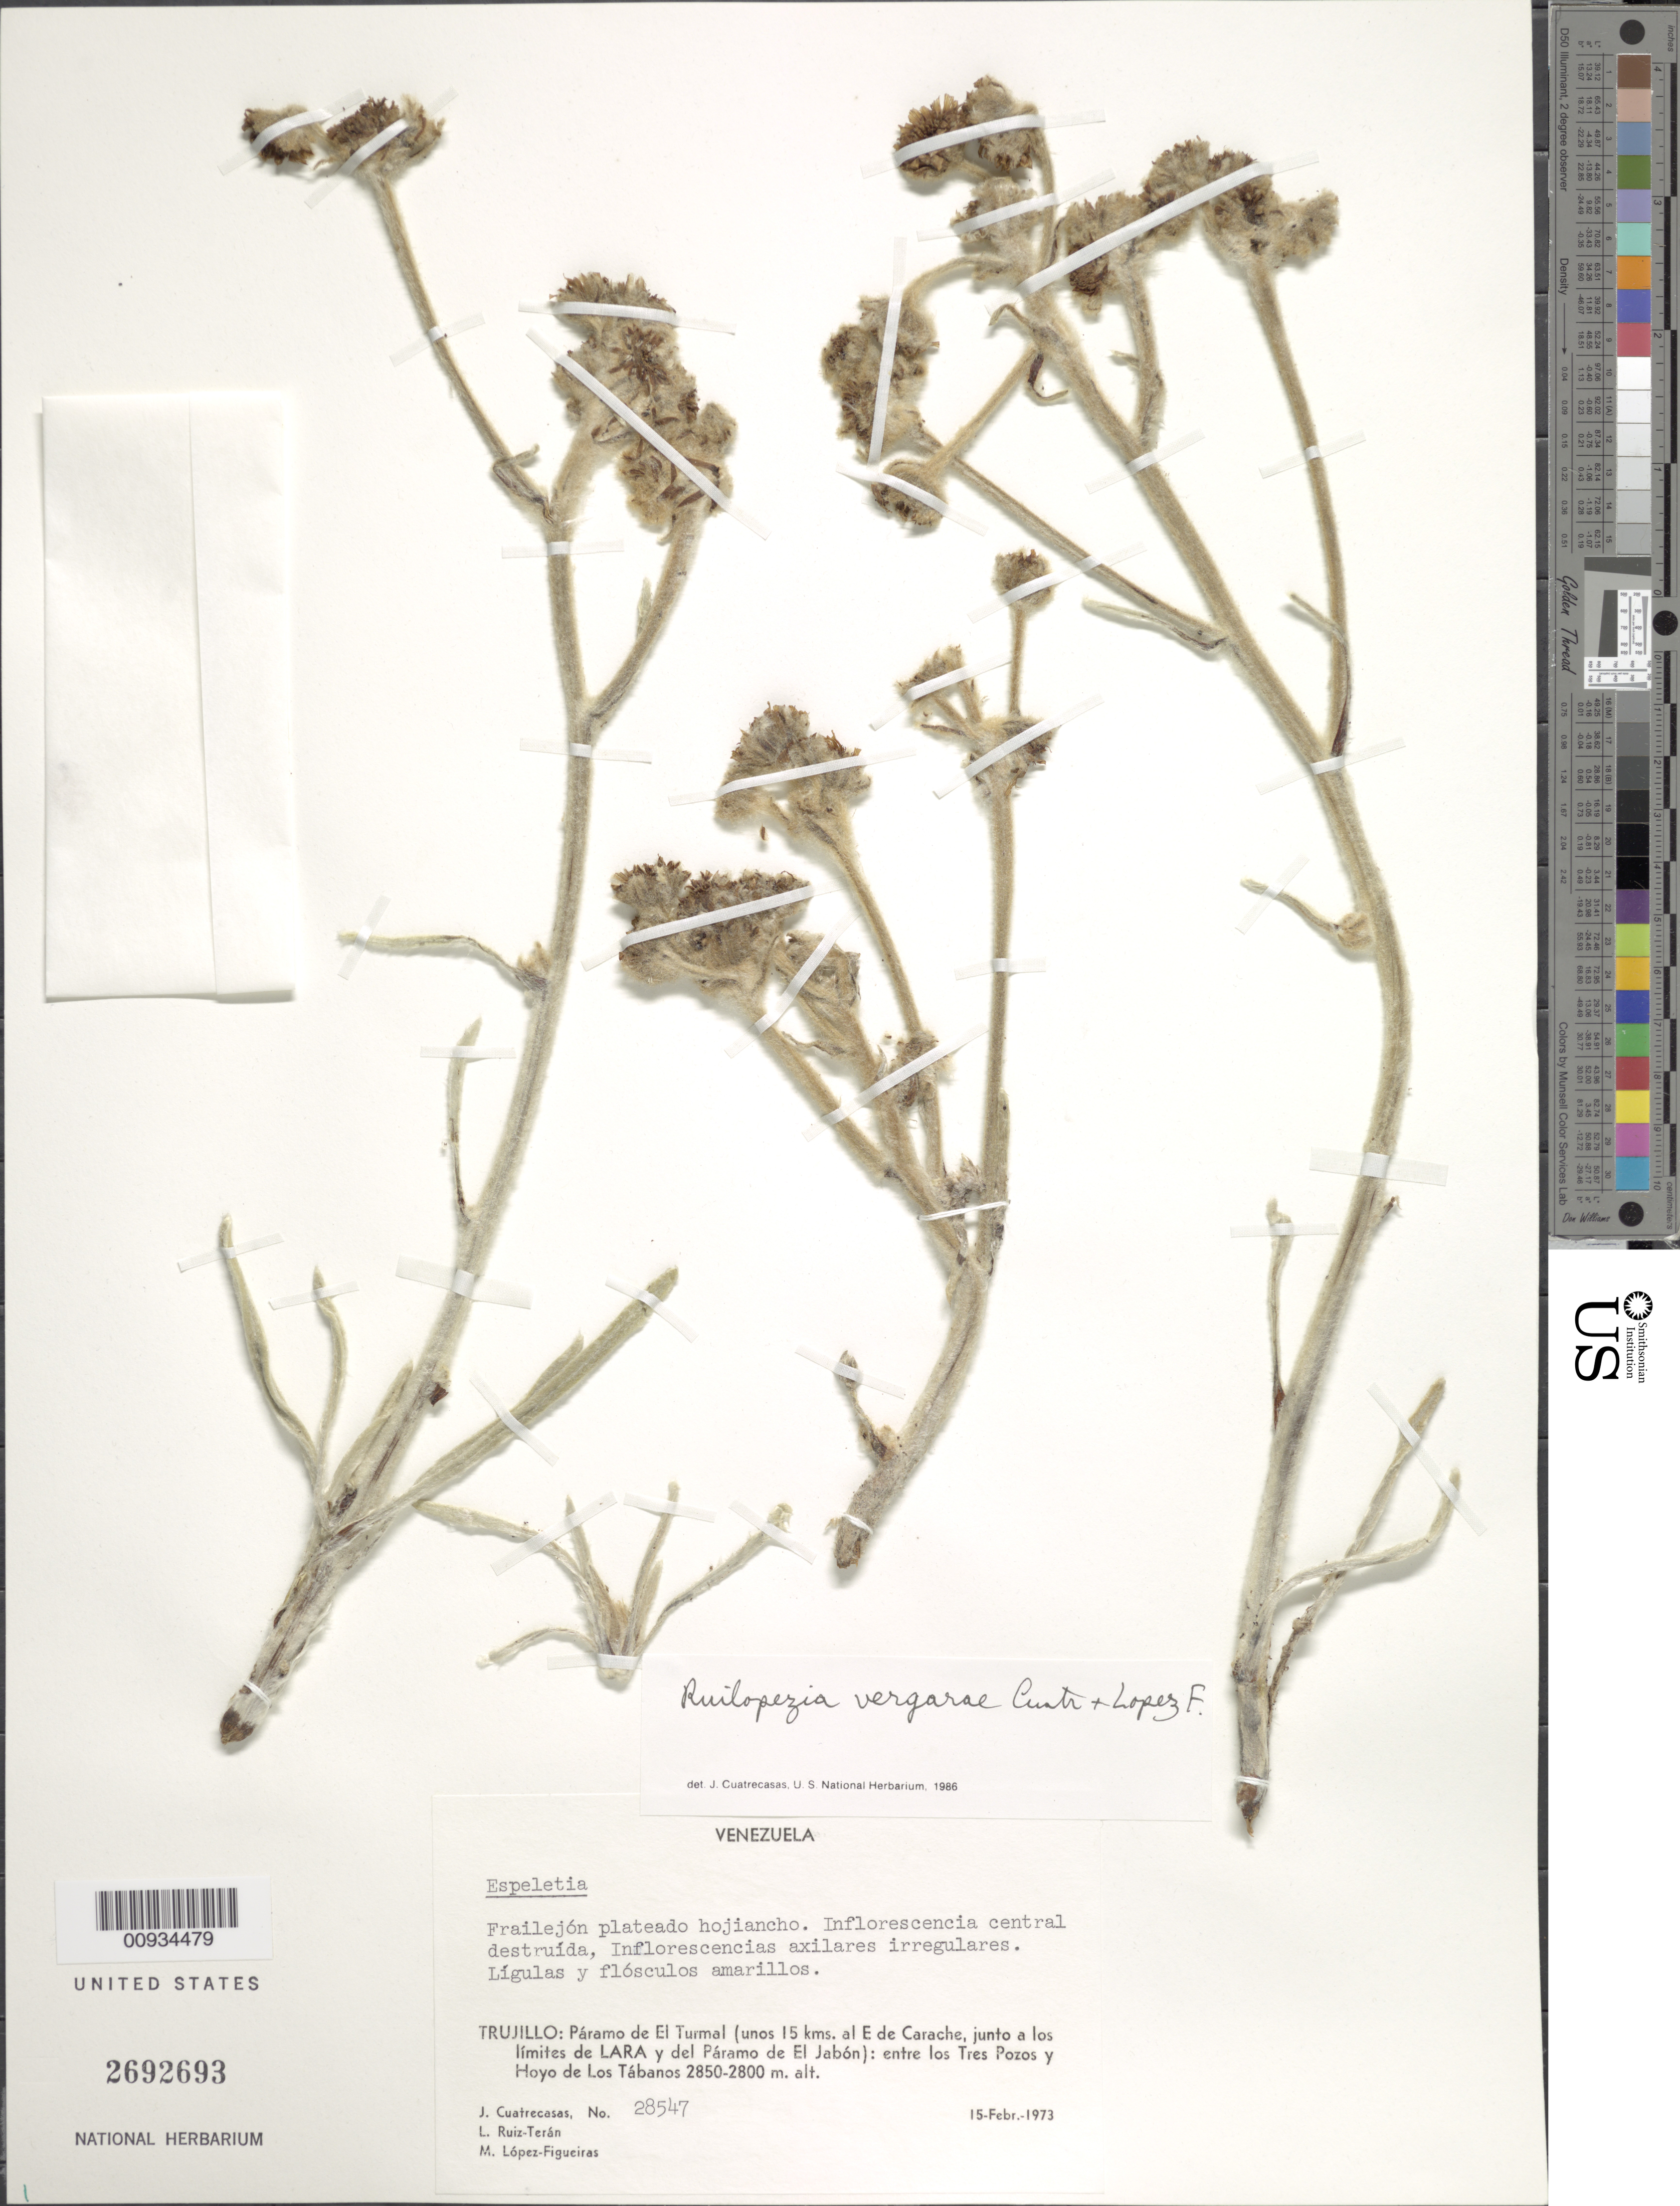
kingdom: Plantae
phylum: Tracheophyta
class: Magnoliopsida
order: Asterales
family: Asteraceae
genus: Ruilopezia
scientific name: Ruilopezia vergarae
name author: Cuatrec. & López Fig.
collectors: J. Cuatrecasas, L. E. Ruíz-Terán & M. López Figueiras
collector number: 28547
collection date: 1973-02-15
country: Venezuela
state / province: Trujillo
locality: Paramo de El Turmal (unos 15 kms al E de Carache, junto a los limites de Lara y del Paramo de El Jabon), entre los Tres Pozos y Hoyo de Los Tabanos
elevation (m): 2800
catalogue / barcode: US 2692693